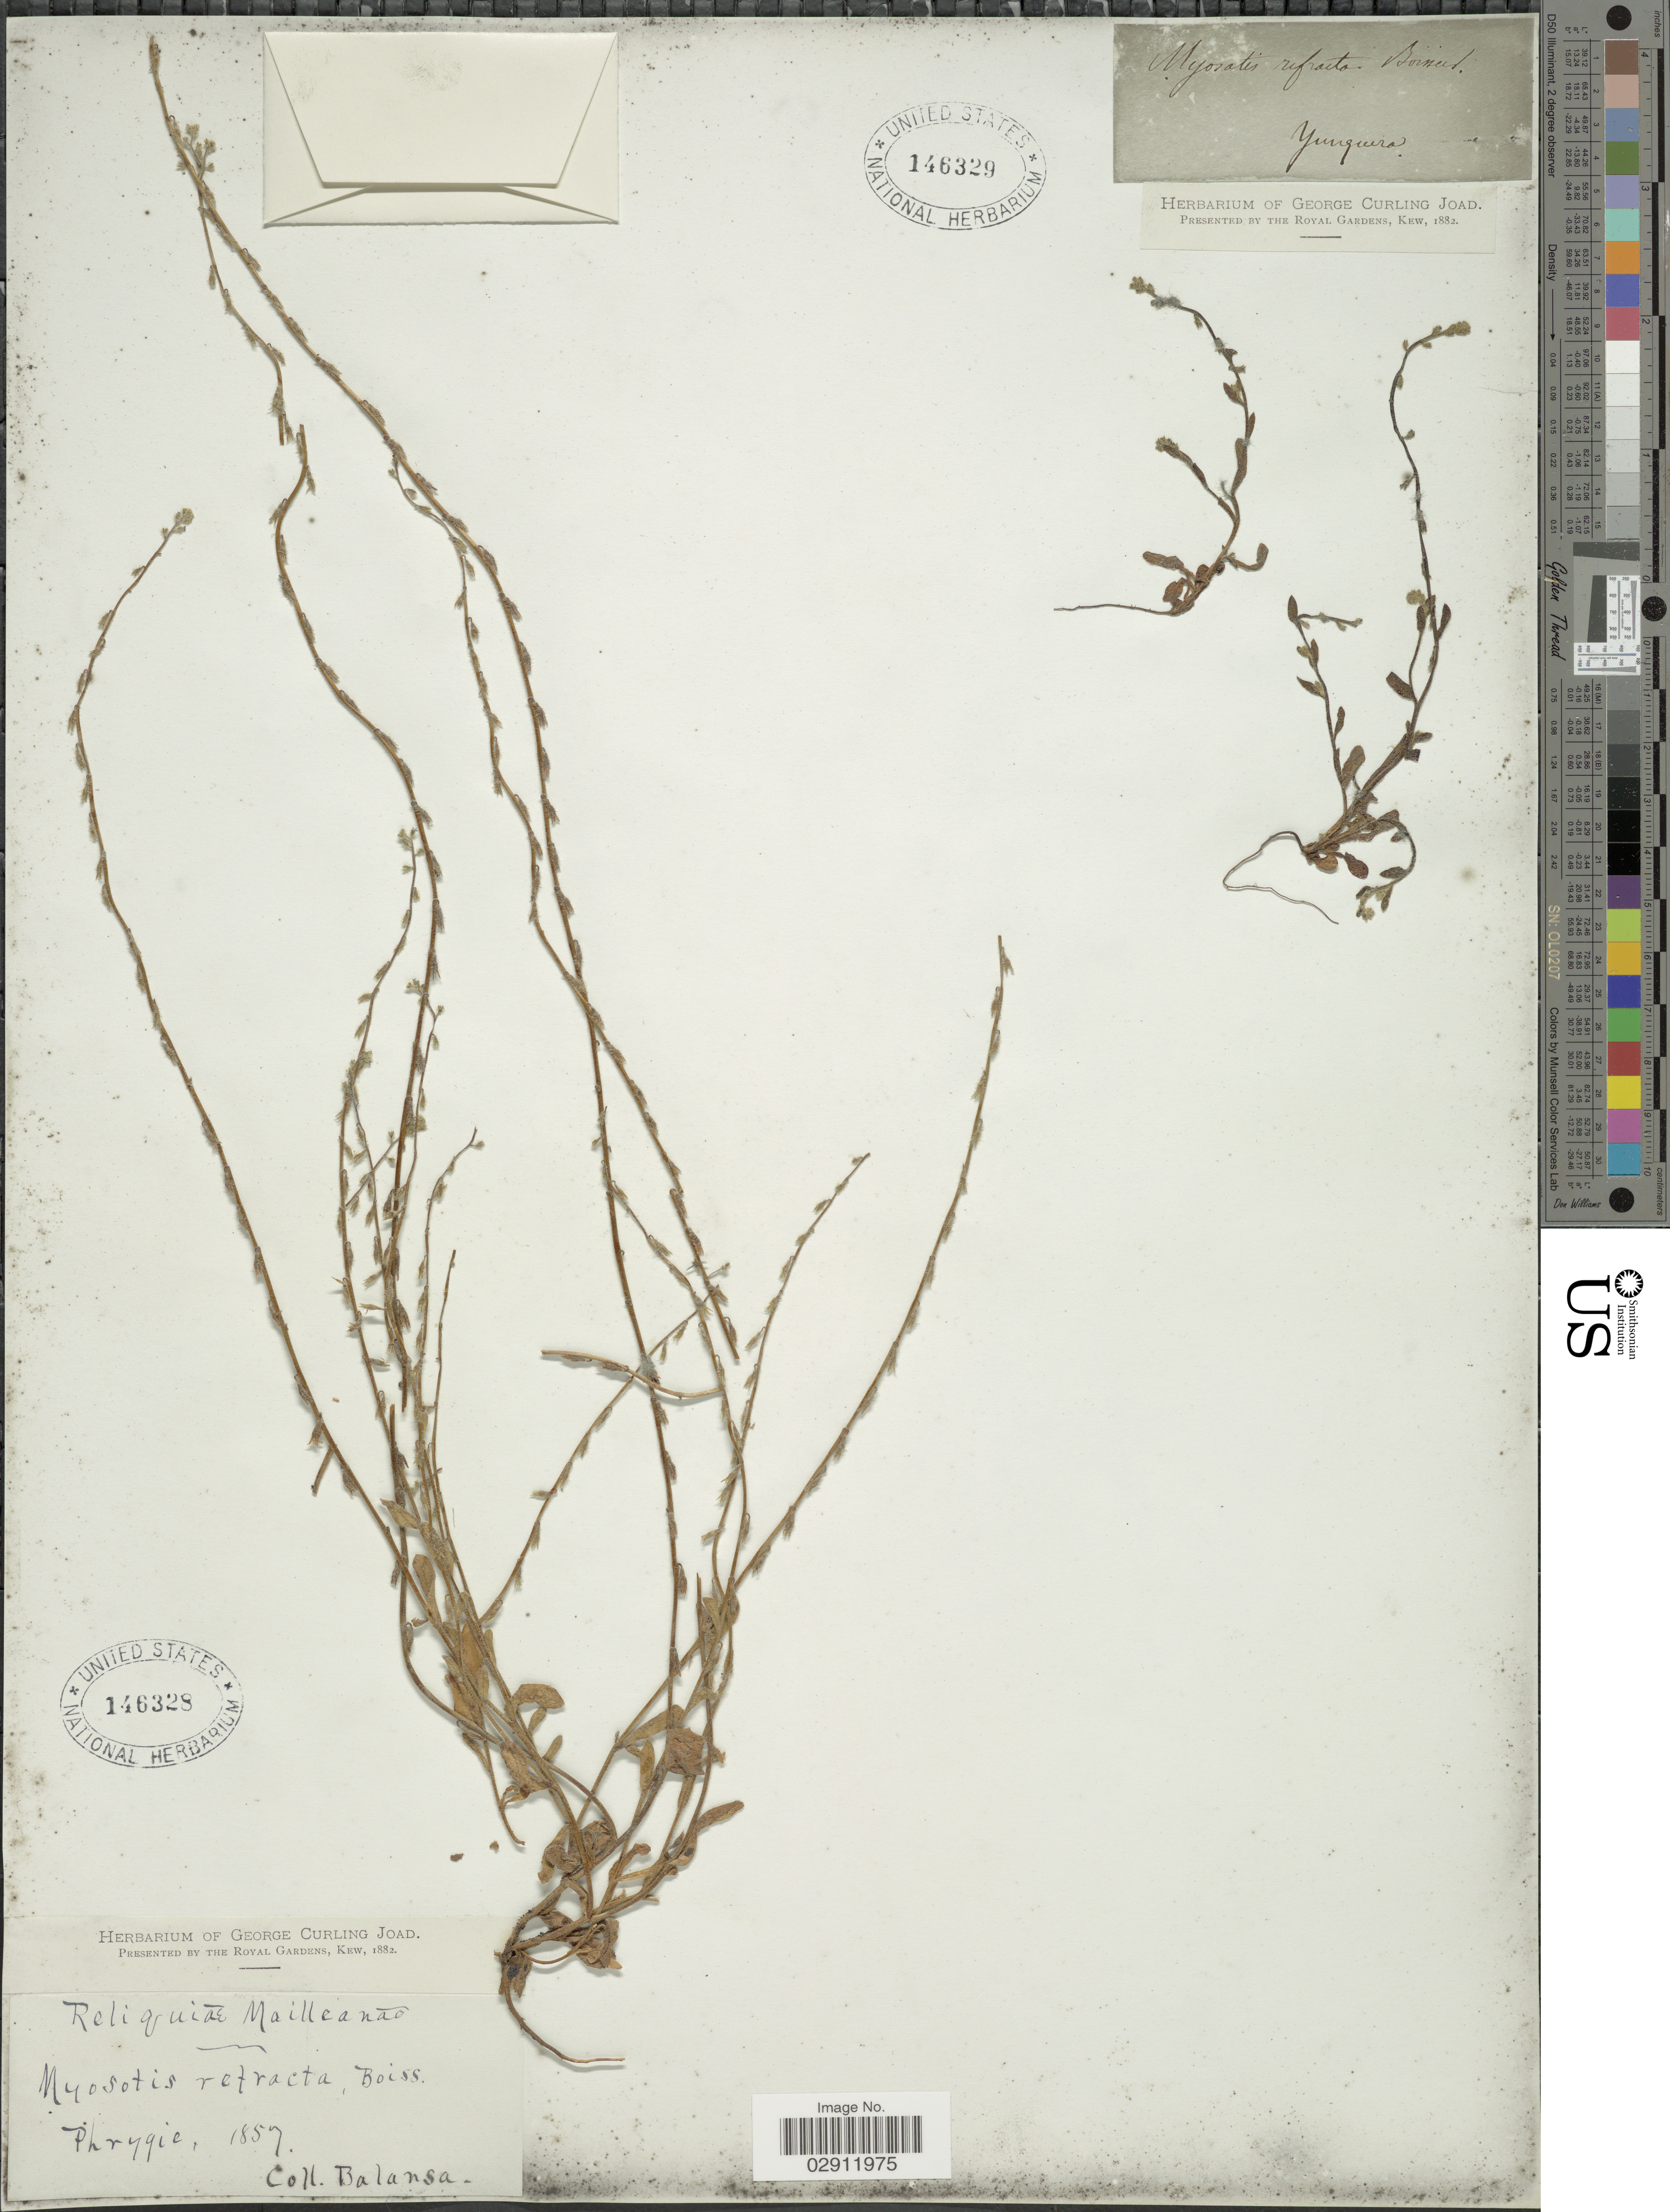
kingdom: Plantae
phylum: Tracheophyta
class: Magnoliopsida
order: Boraginales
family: Boraginaceae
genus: Myosotis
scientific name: Myosotis refracta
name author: Boiss.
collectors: ex herb. George Curling Joad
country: Spain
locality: Yunquera.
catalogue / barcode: US 146329-2